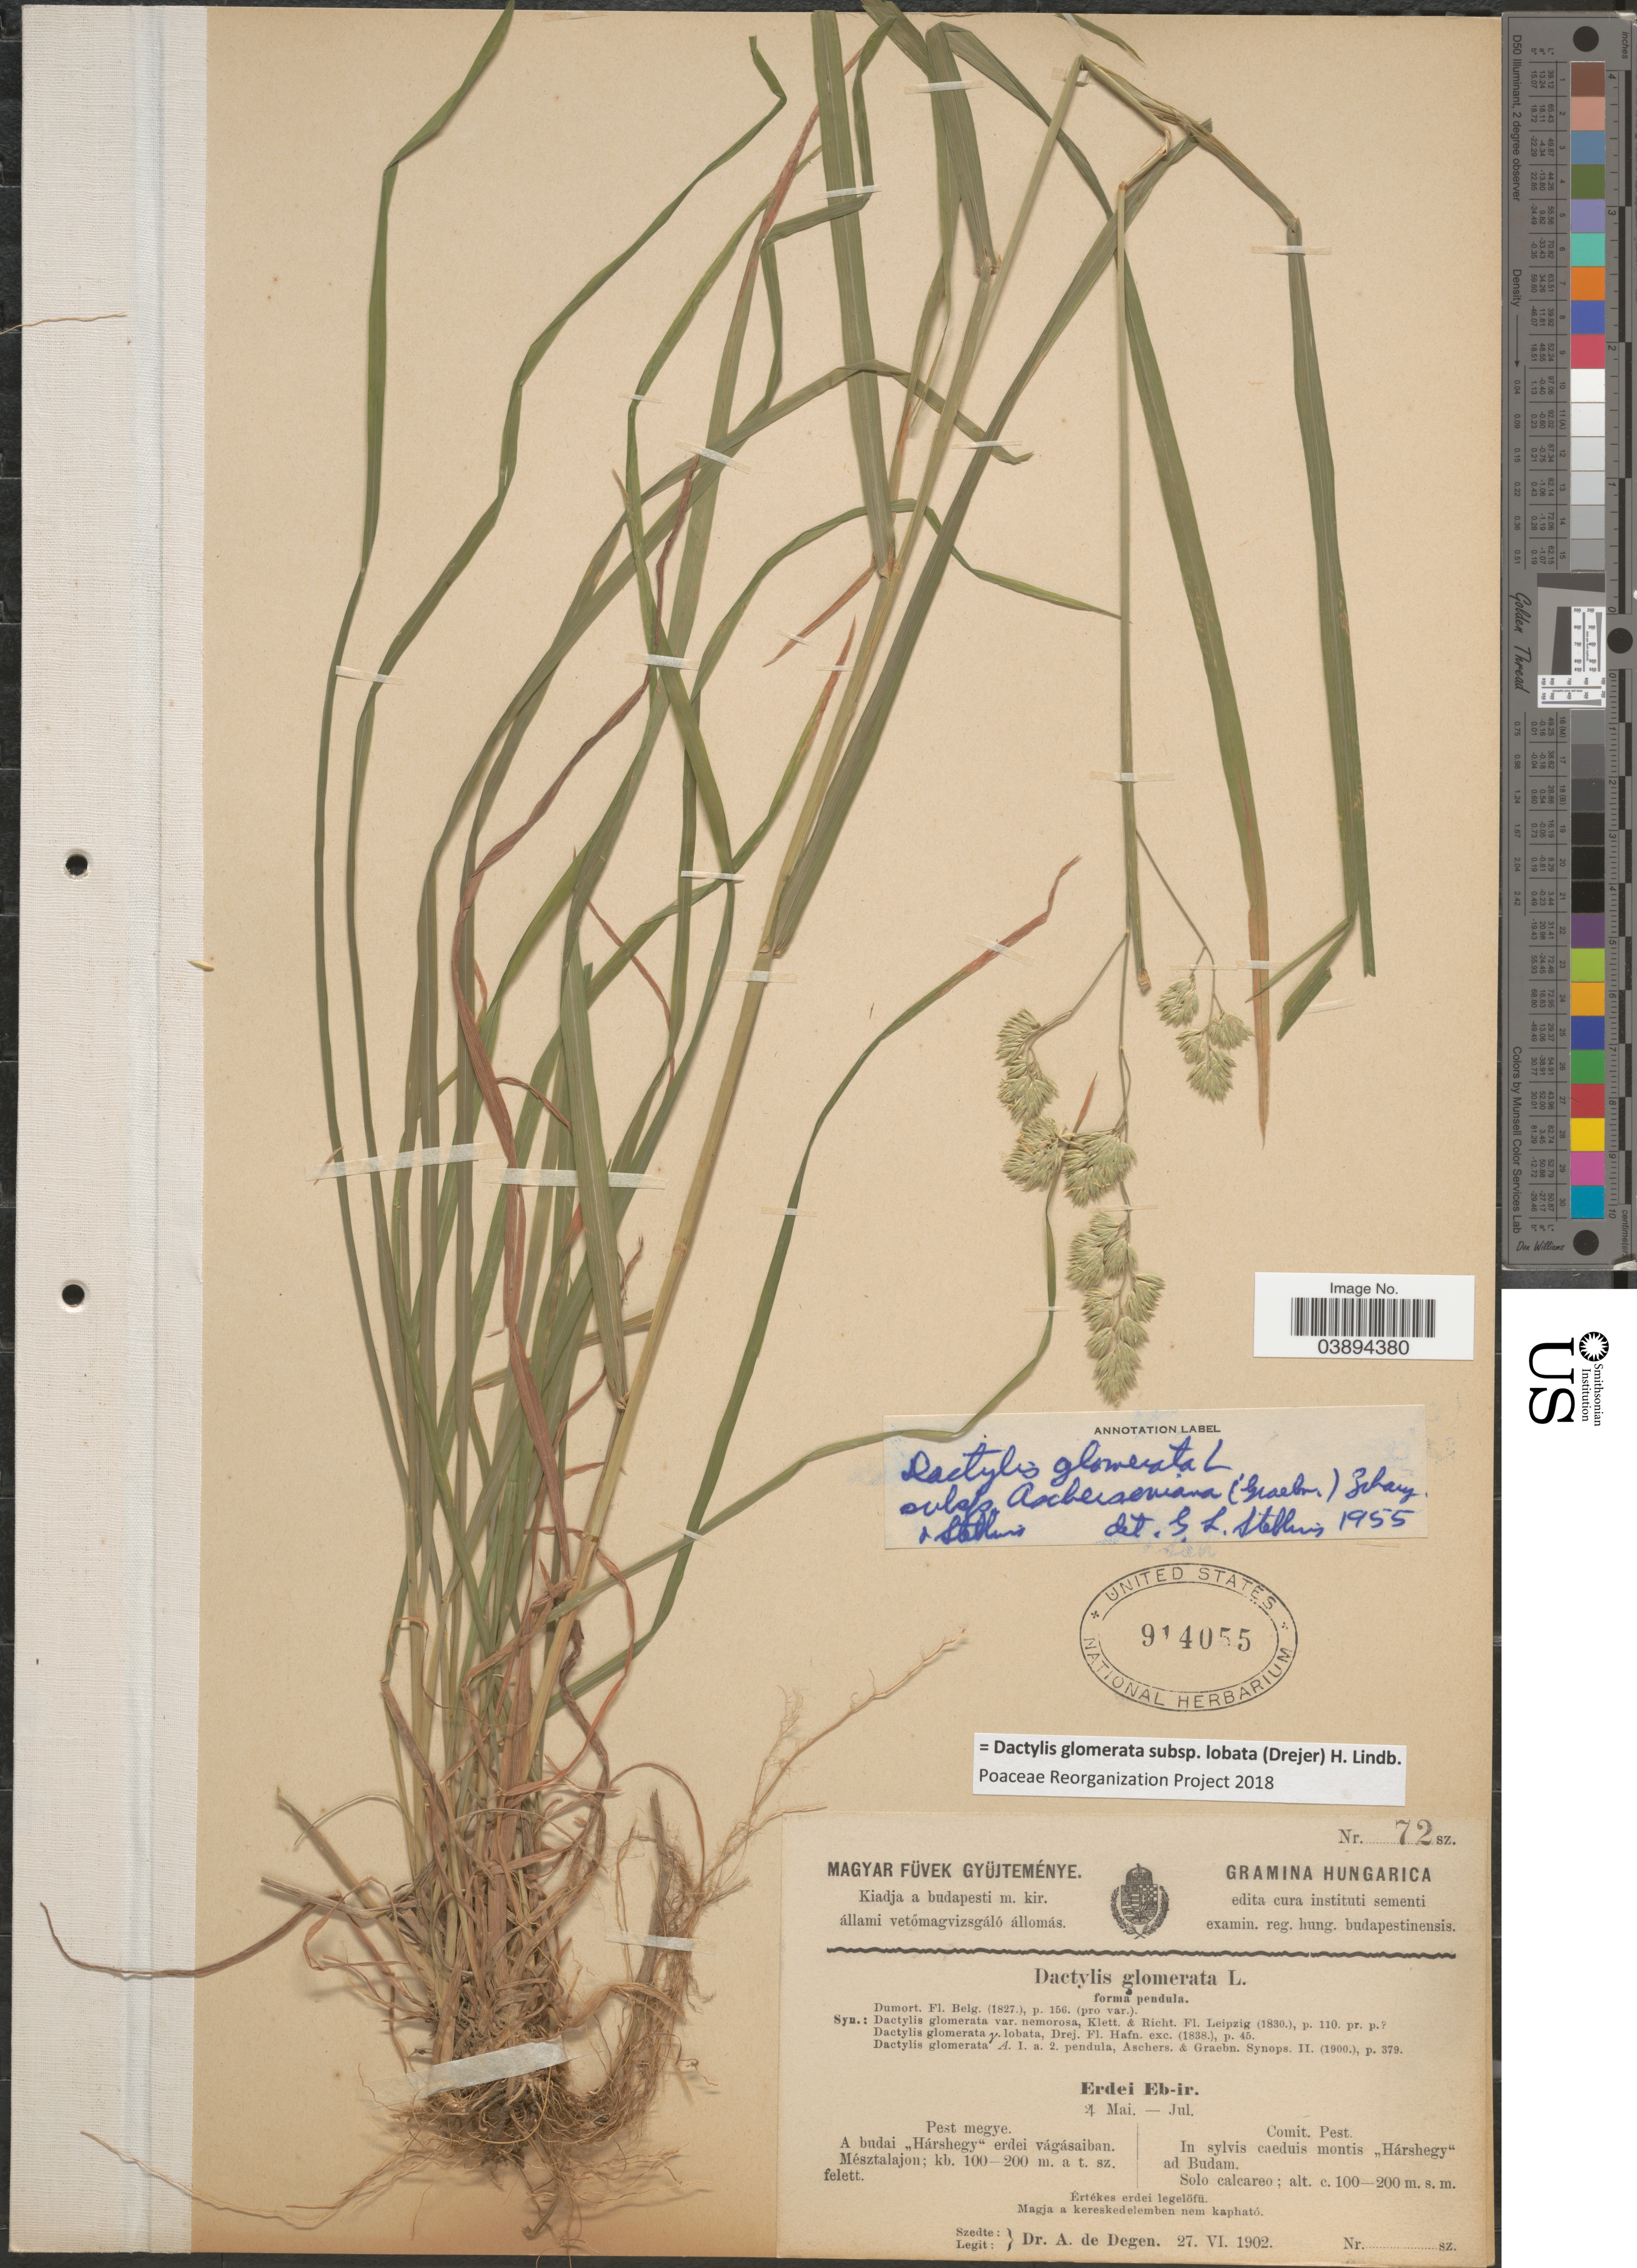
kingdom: Plantae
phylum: Tracheophyta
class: Liliopsida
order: Poales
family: Poaceae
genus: Dactylis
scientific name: Dactylis glomerata subsp. lobata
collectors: A. Degen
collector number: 72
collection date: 1902-06-27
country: Hungary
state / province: Pest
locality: Hungarica. Comit. Pest. In sylvis caeduis montis "Hárshegy" ad Budam.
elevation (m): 100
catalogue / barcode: US 914055